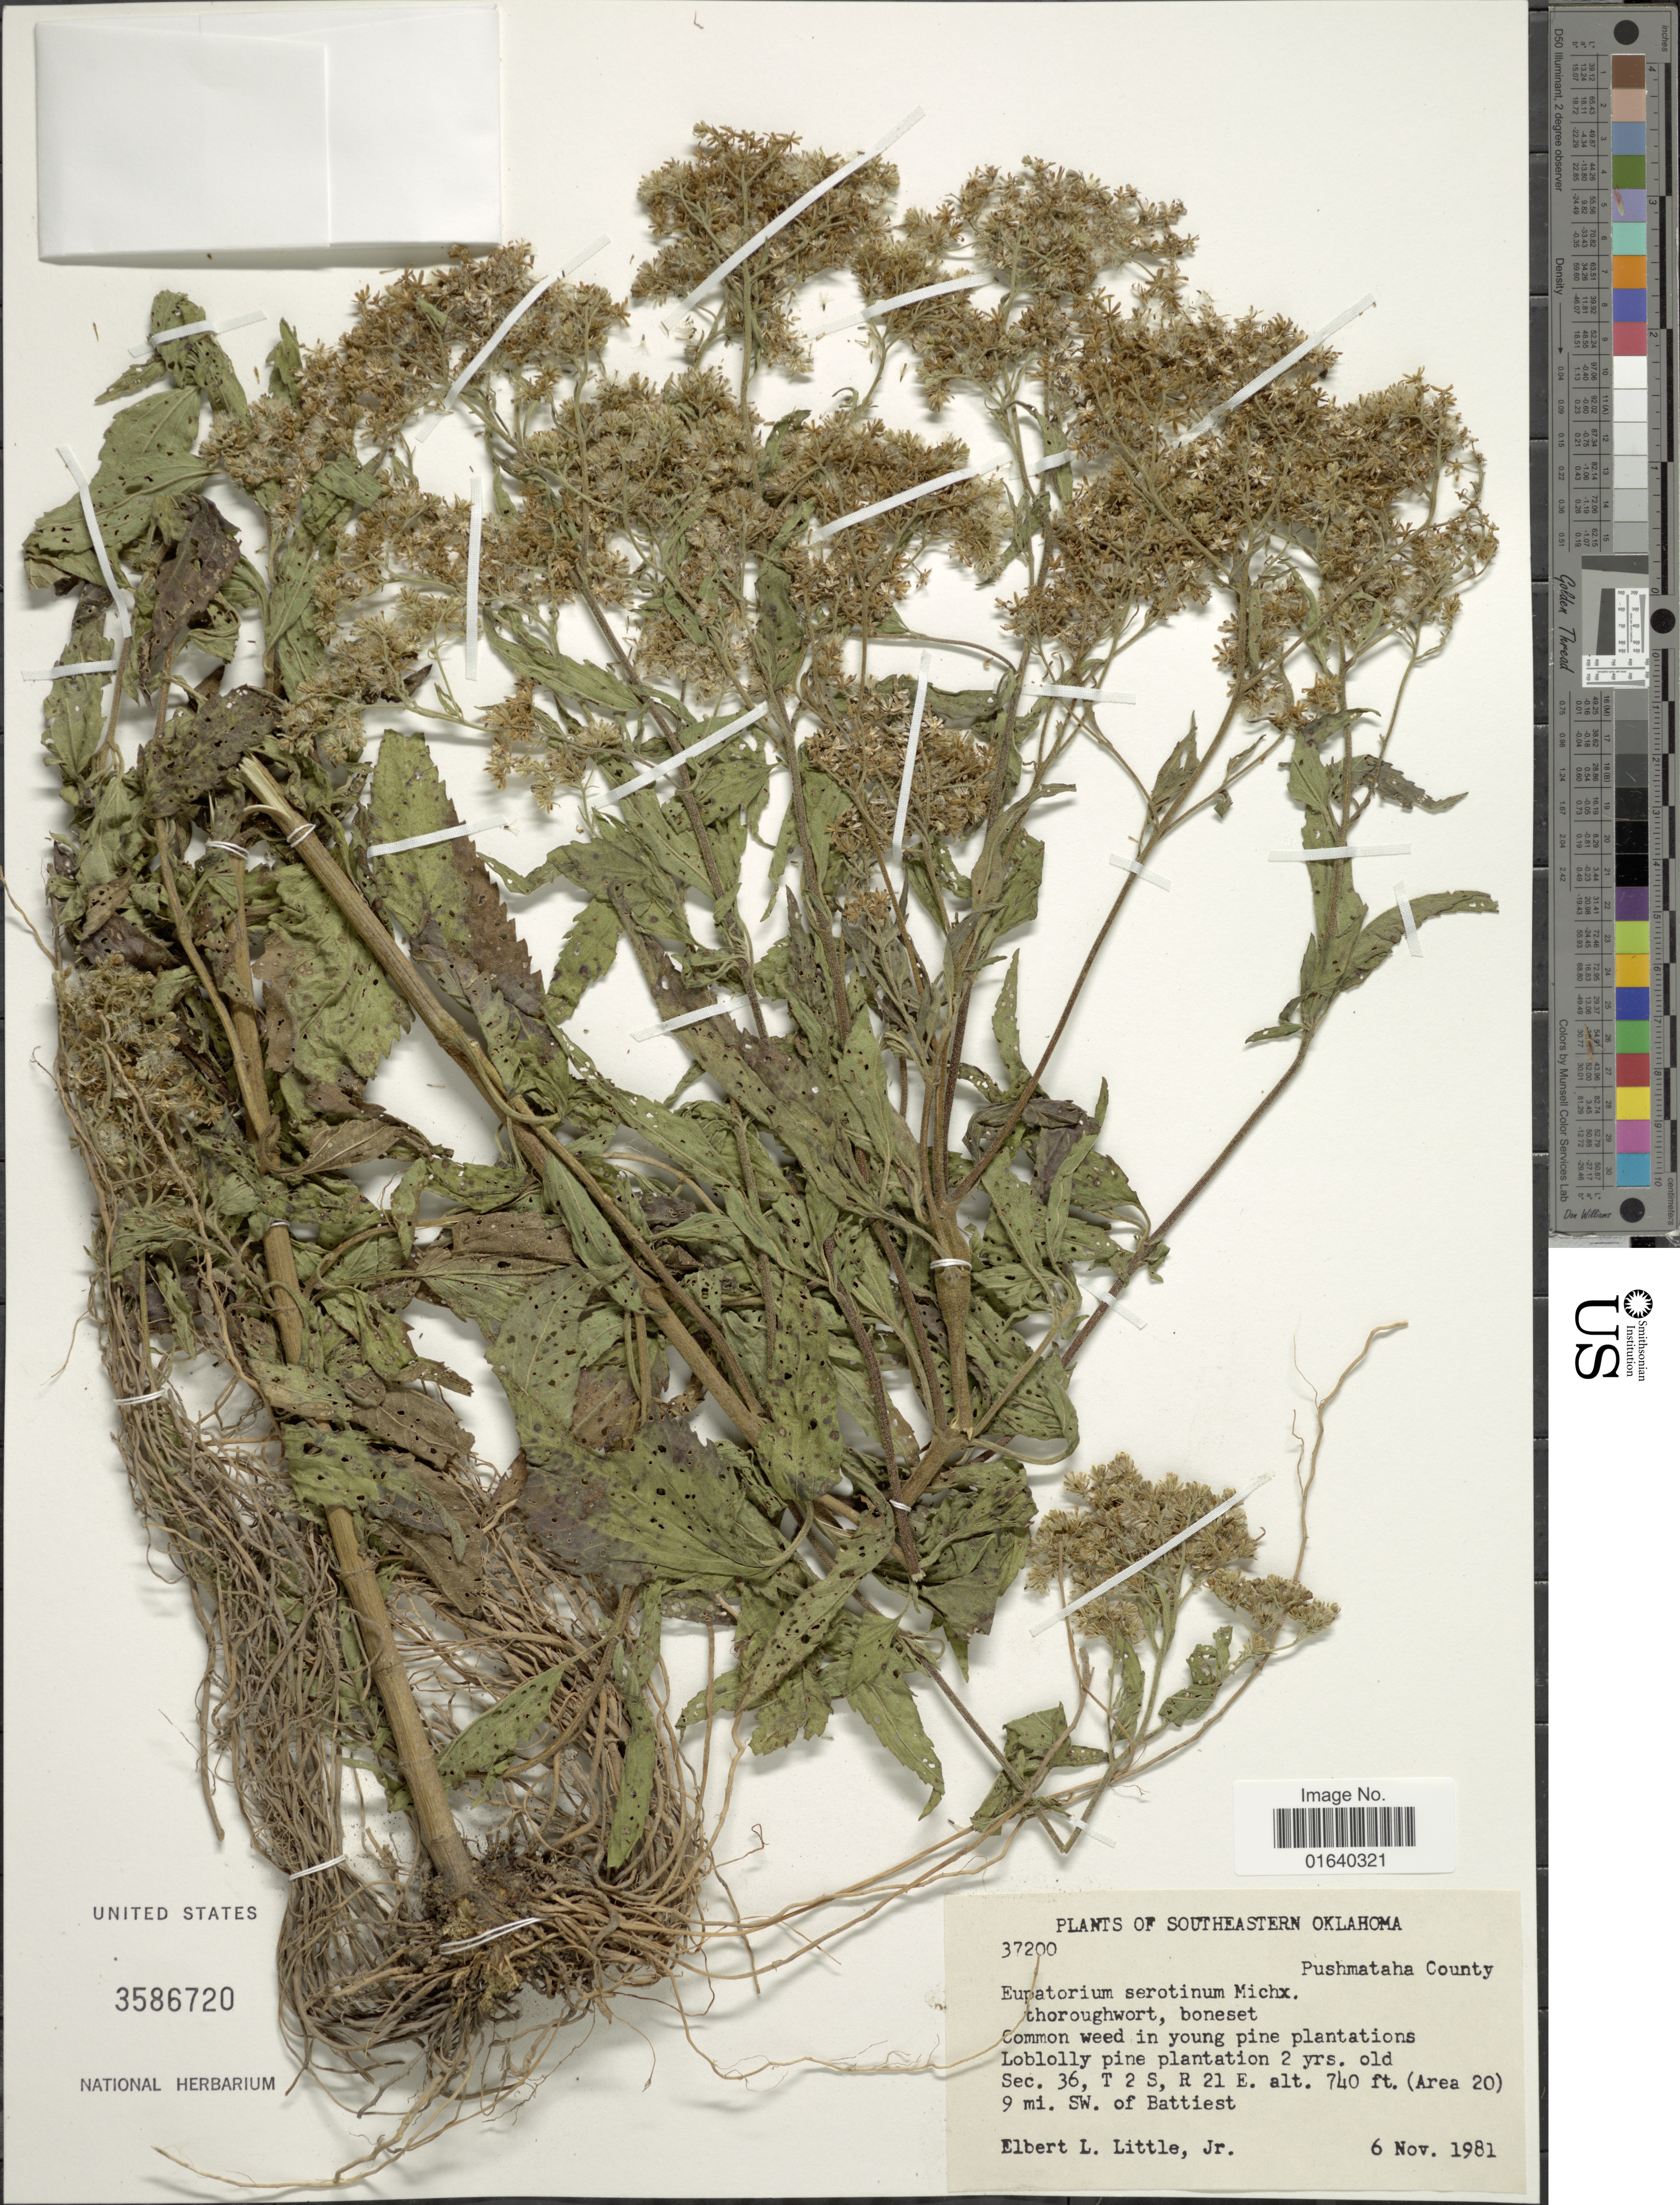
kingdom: Plantae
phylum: Tracheophyta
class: Magnoliopsida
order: Asterales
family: Asteraceae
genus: Eupatorium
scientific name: Eupatorium serotinum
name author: Michx.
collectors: E. L. Little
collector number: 37200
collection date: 1981-11-06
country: United States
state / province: Oklahoma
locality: Southeastern Oklahoma, Sec. 36, T 2 S, R 21 E (Area 20) Pushmataha County, 9 mi SW of Battiest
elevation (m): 226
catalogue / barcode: US 3586720